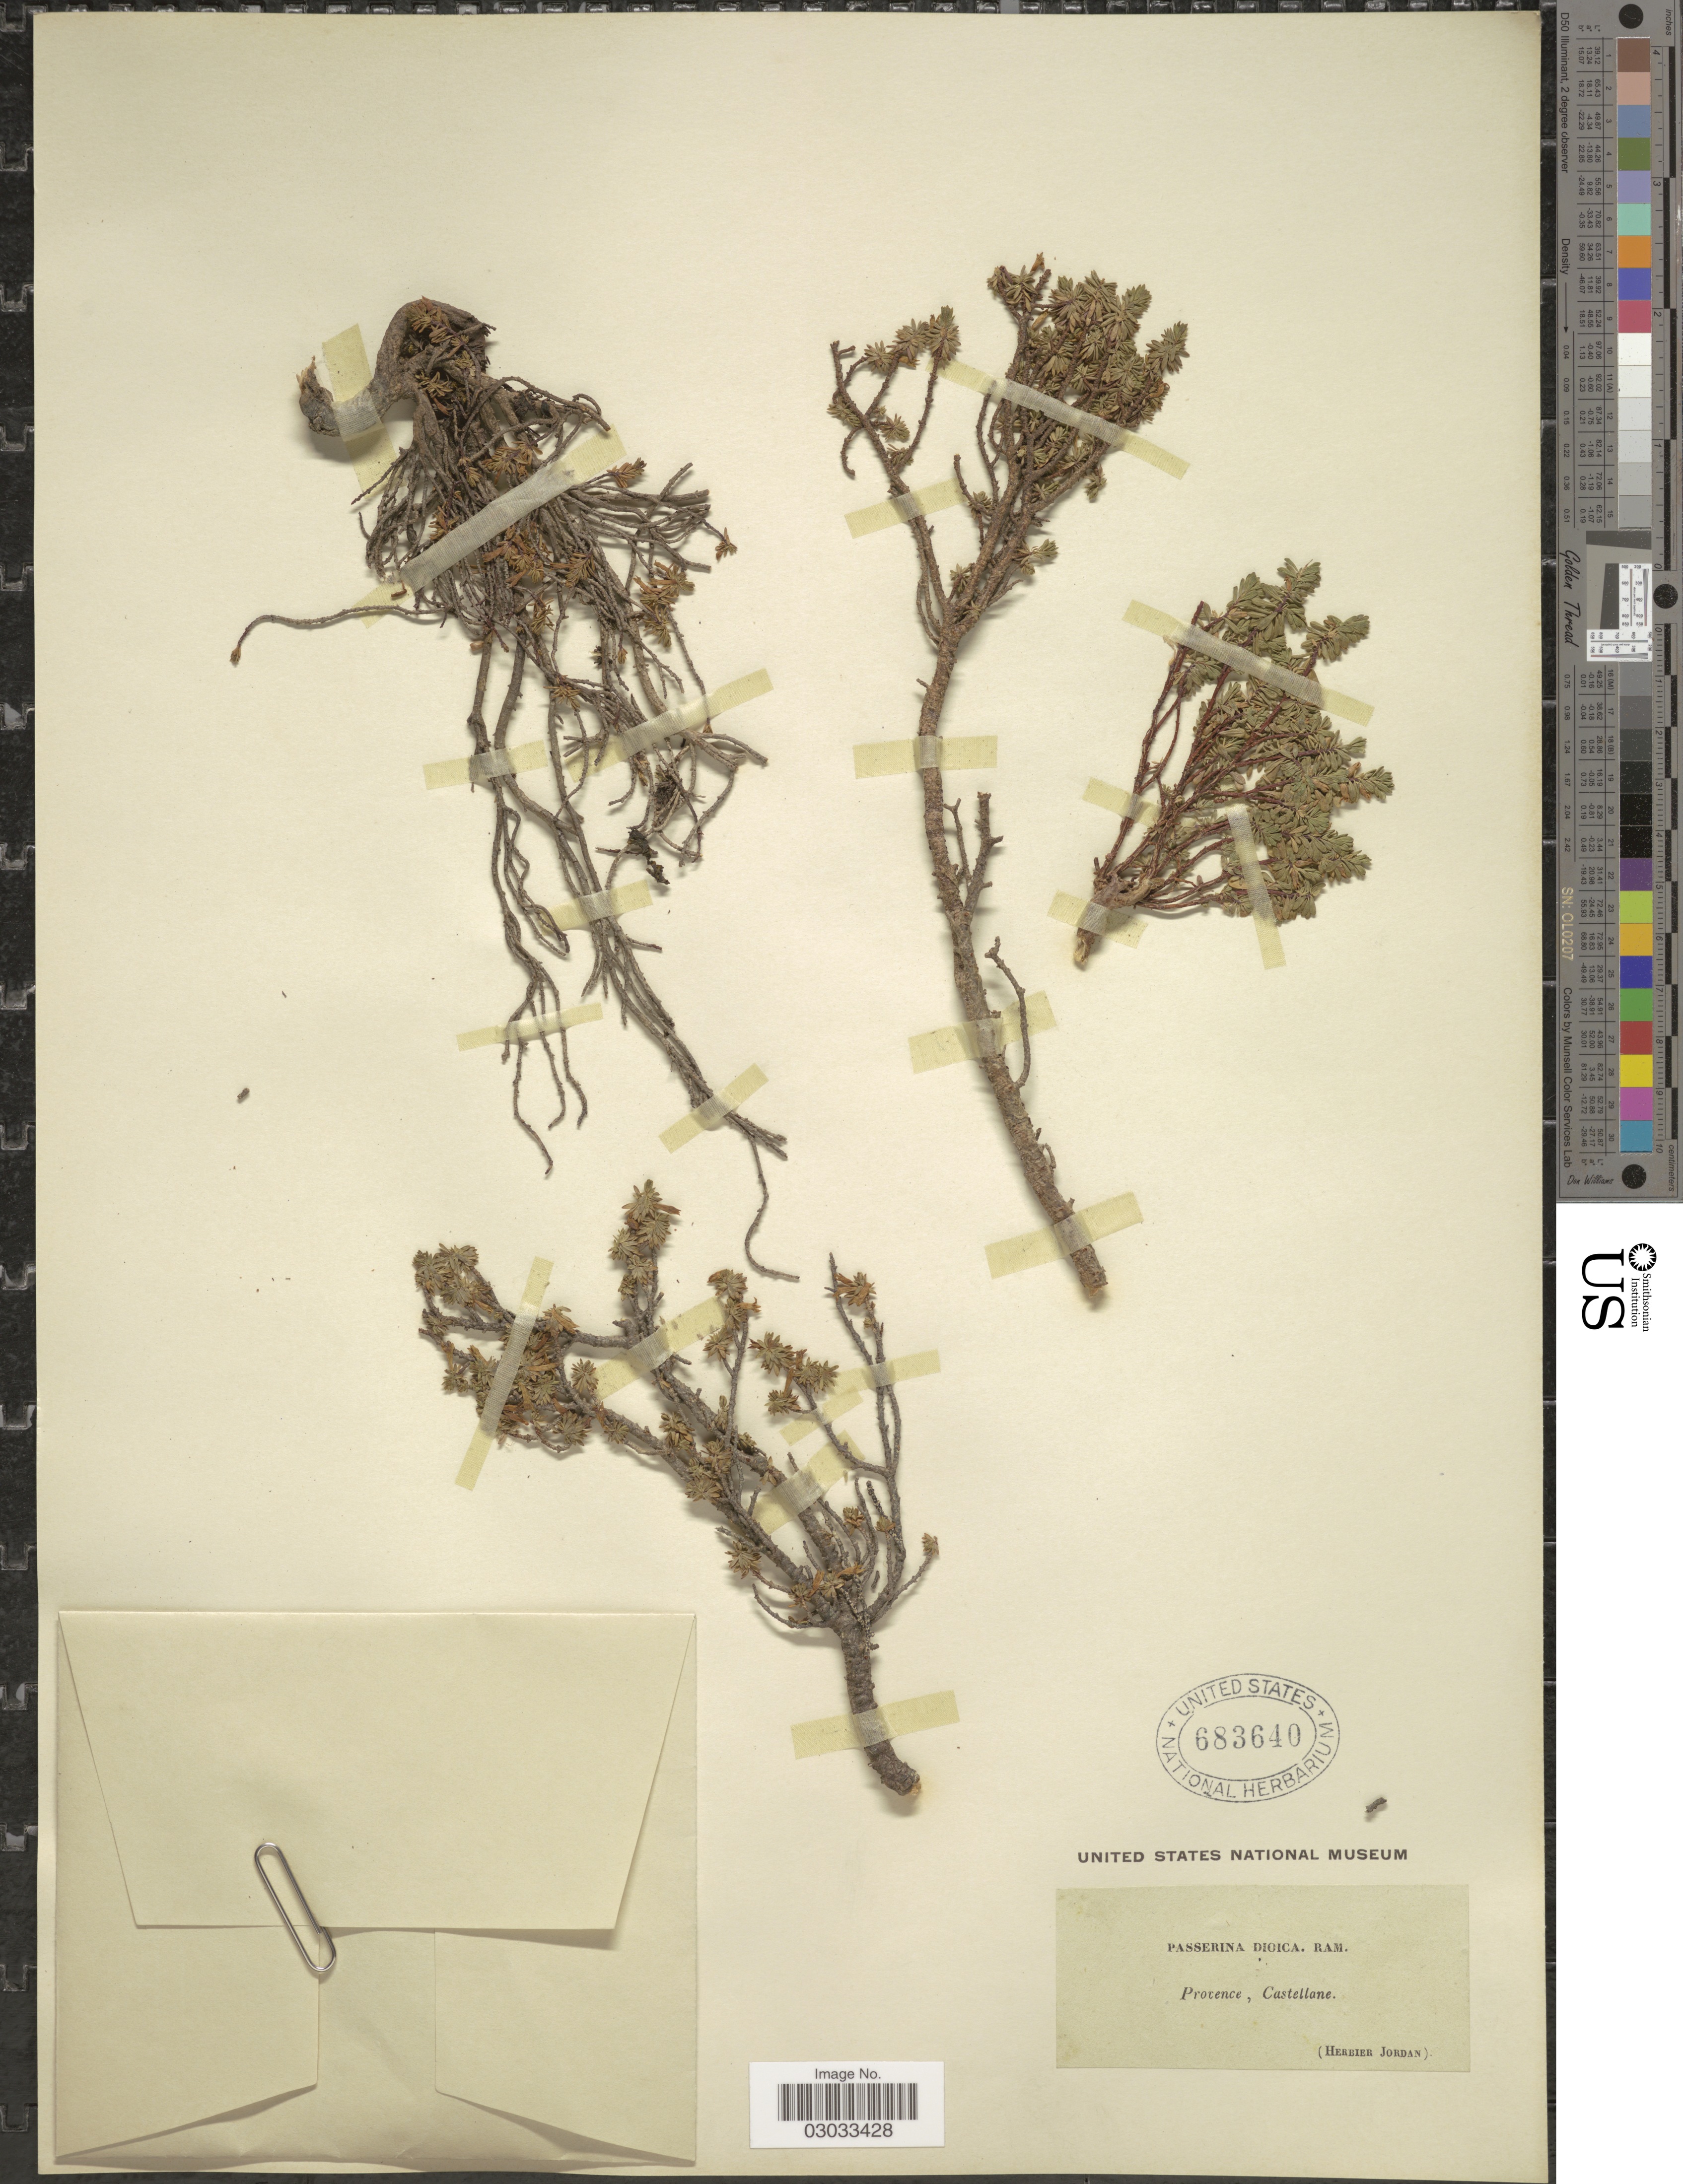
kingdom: Plantae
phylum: Tracheophyta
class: Magnoliopsida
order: Malvales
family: Thymelaeaceae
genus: Thymelaea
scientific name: Thymelaea dioica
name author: (Gouan) All.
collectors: ex herb. Jordan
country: France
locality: Provence, Castellane.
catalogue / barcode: US 683640